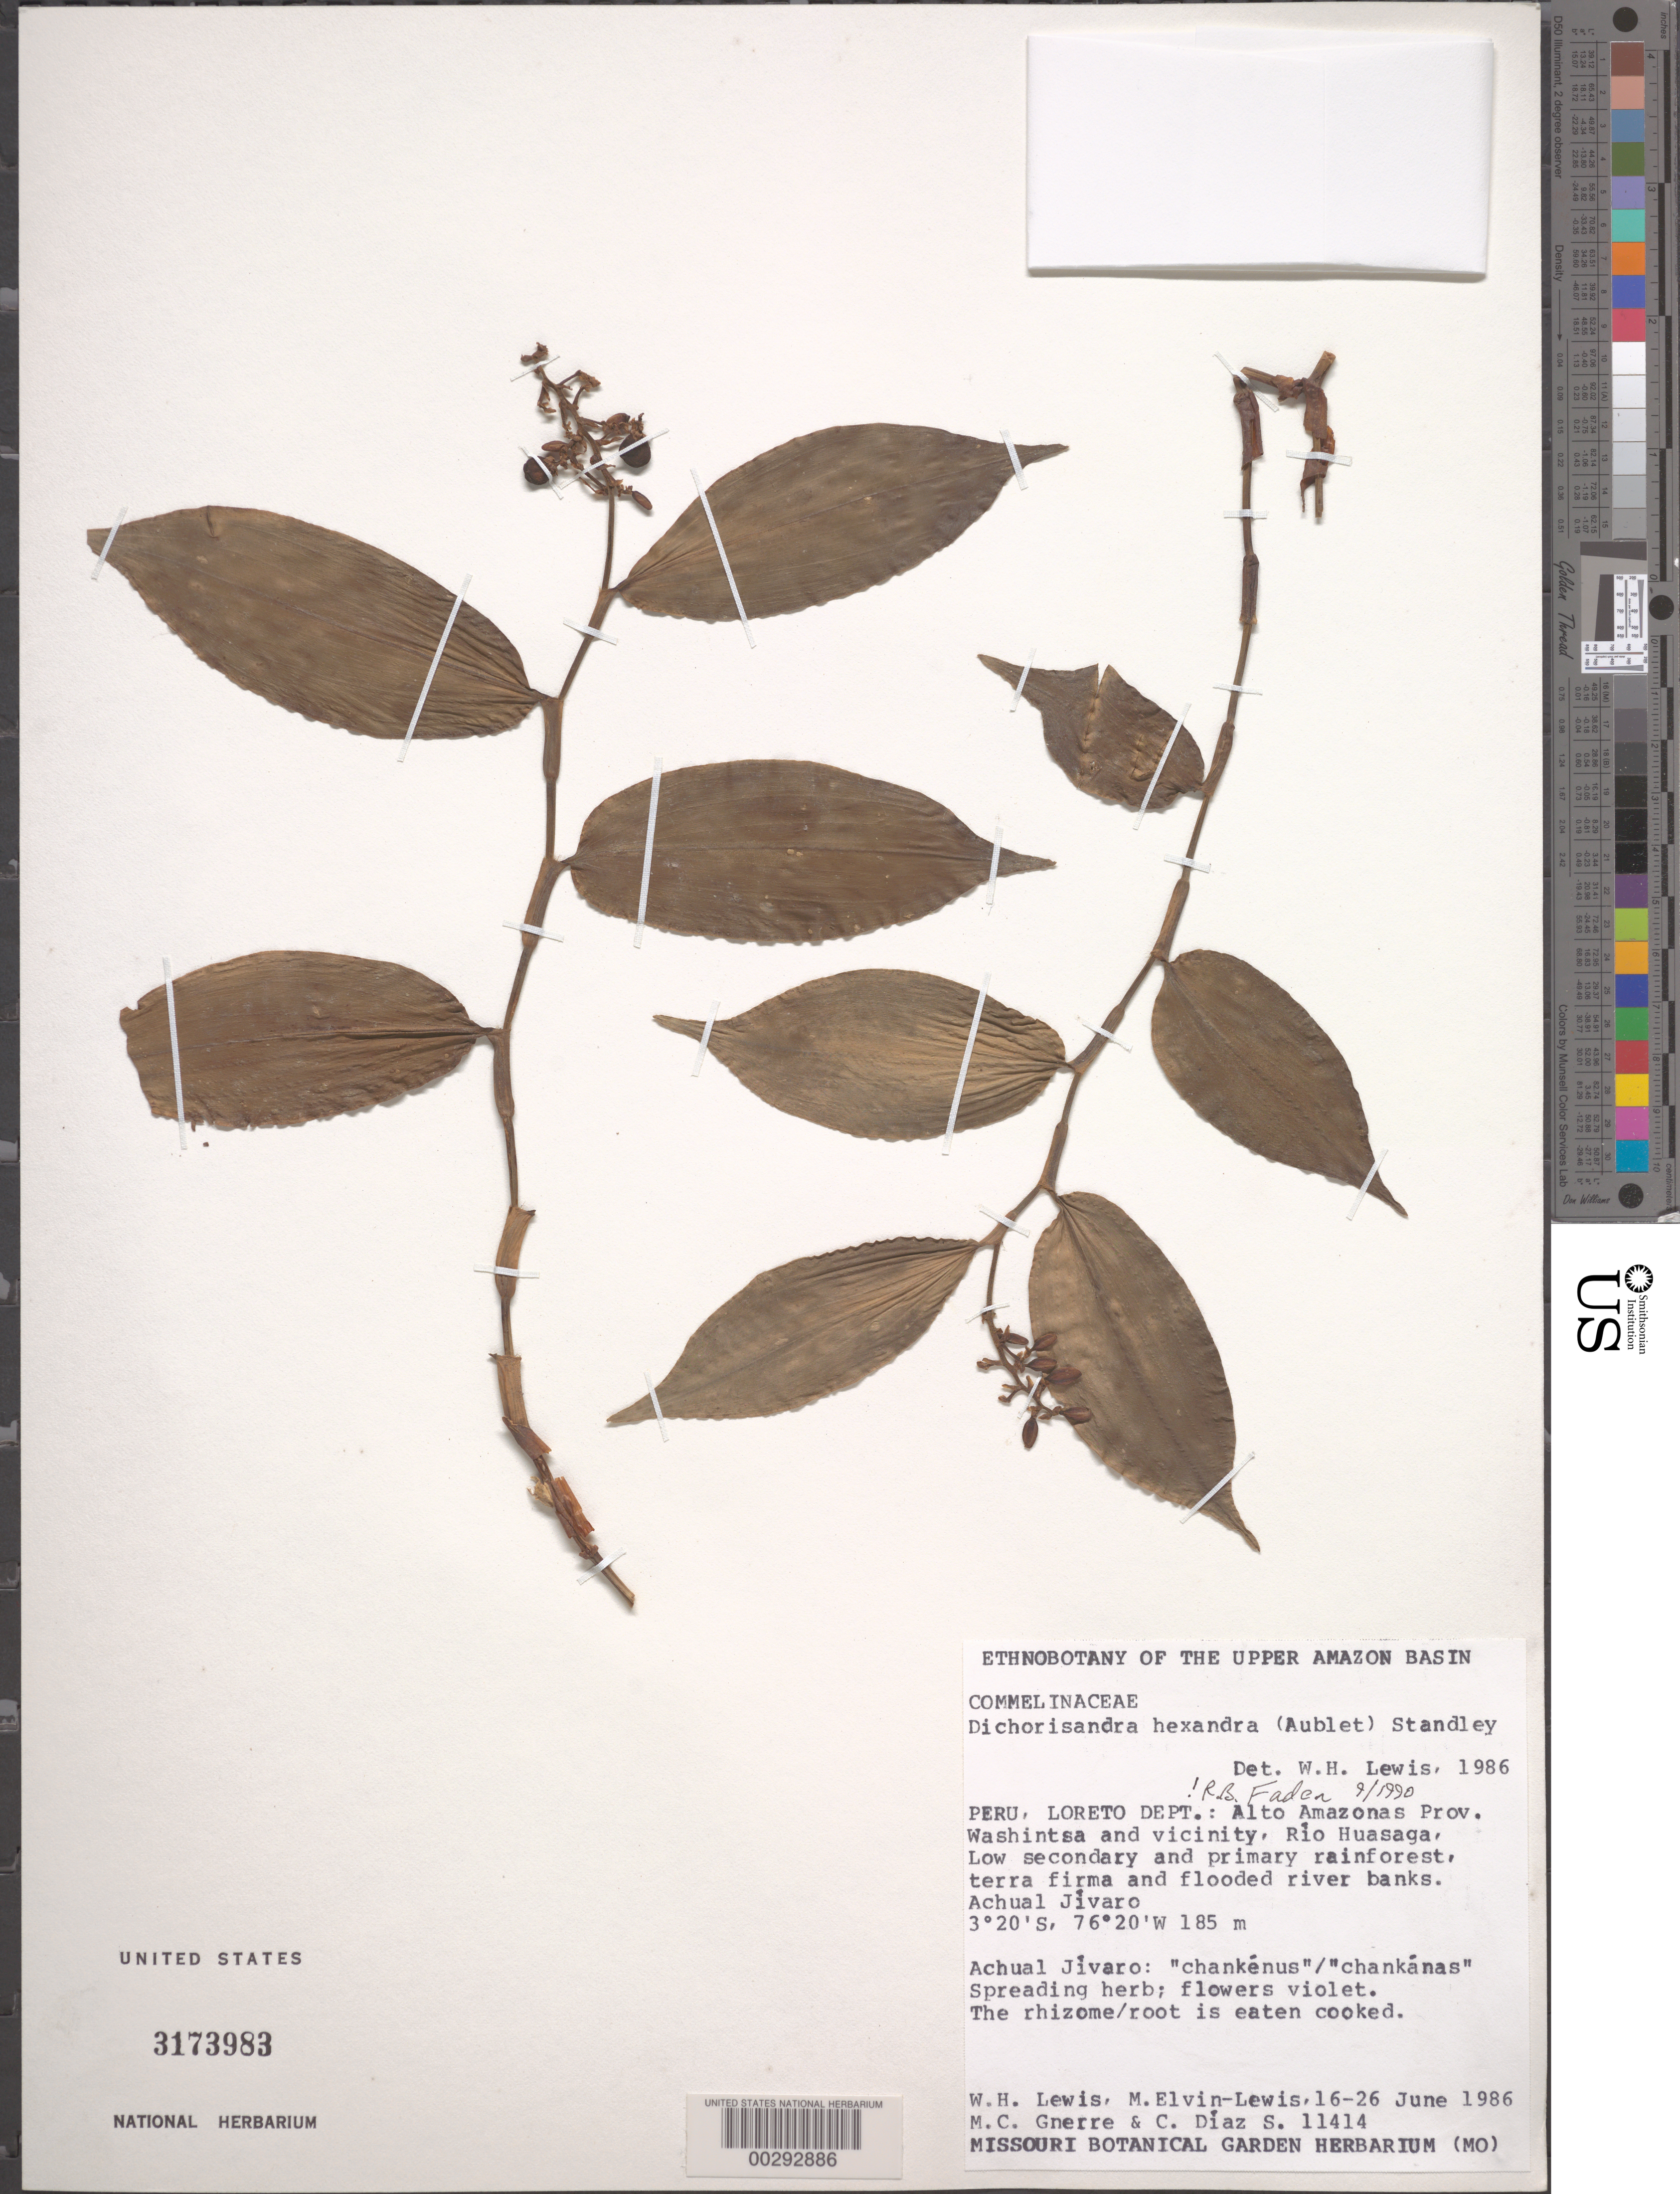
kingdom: Plantae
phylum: Tracheophyta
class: Liliopsida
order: Commelinales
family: Commelinaceae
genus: Dichorisandra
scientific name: Dichorisandra hexandra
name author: (Aubl.) Standl.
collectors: W. H. Lewis, M. Elvin-Lewis, M. Gnerre & C. Díaz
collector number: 11414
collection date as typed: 16 Jun 1986 to 26 Jun 1986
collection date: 1986-06-16/1986-06-26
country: Peru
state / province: Loreto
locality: Washintsa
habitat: Low secondary and primary rainforest, terra firma and flooded river banks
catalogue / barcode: US 3173983